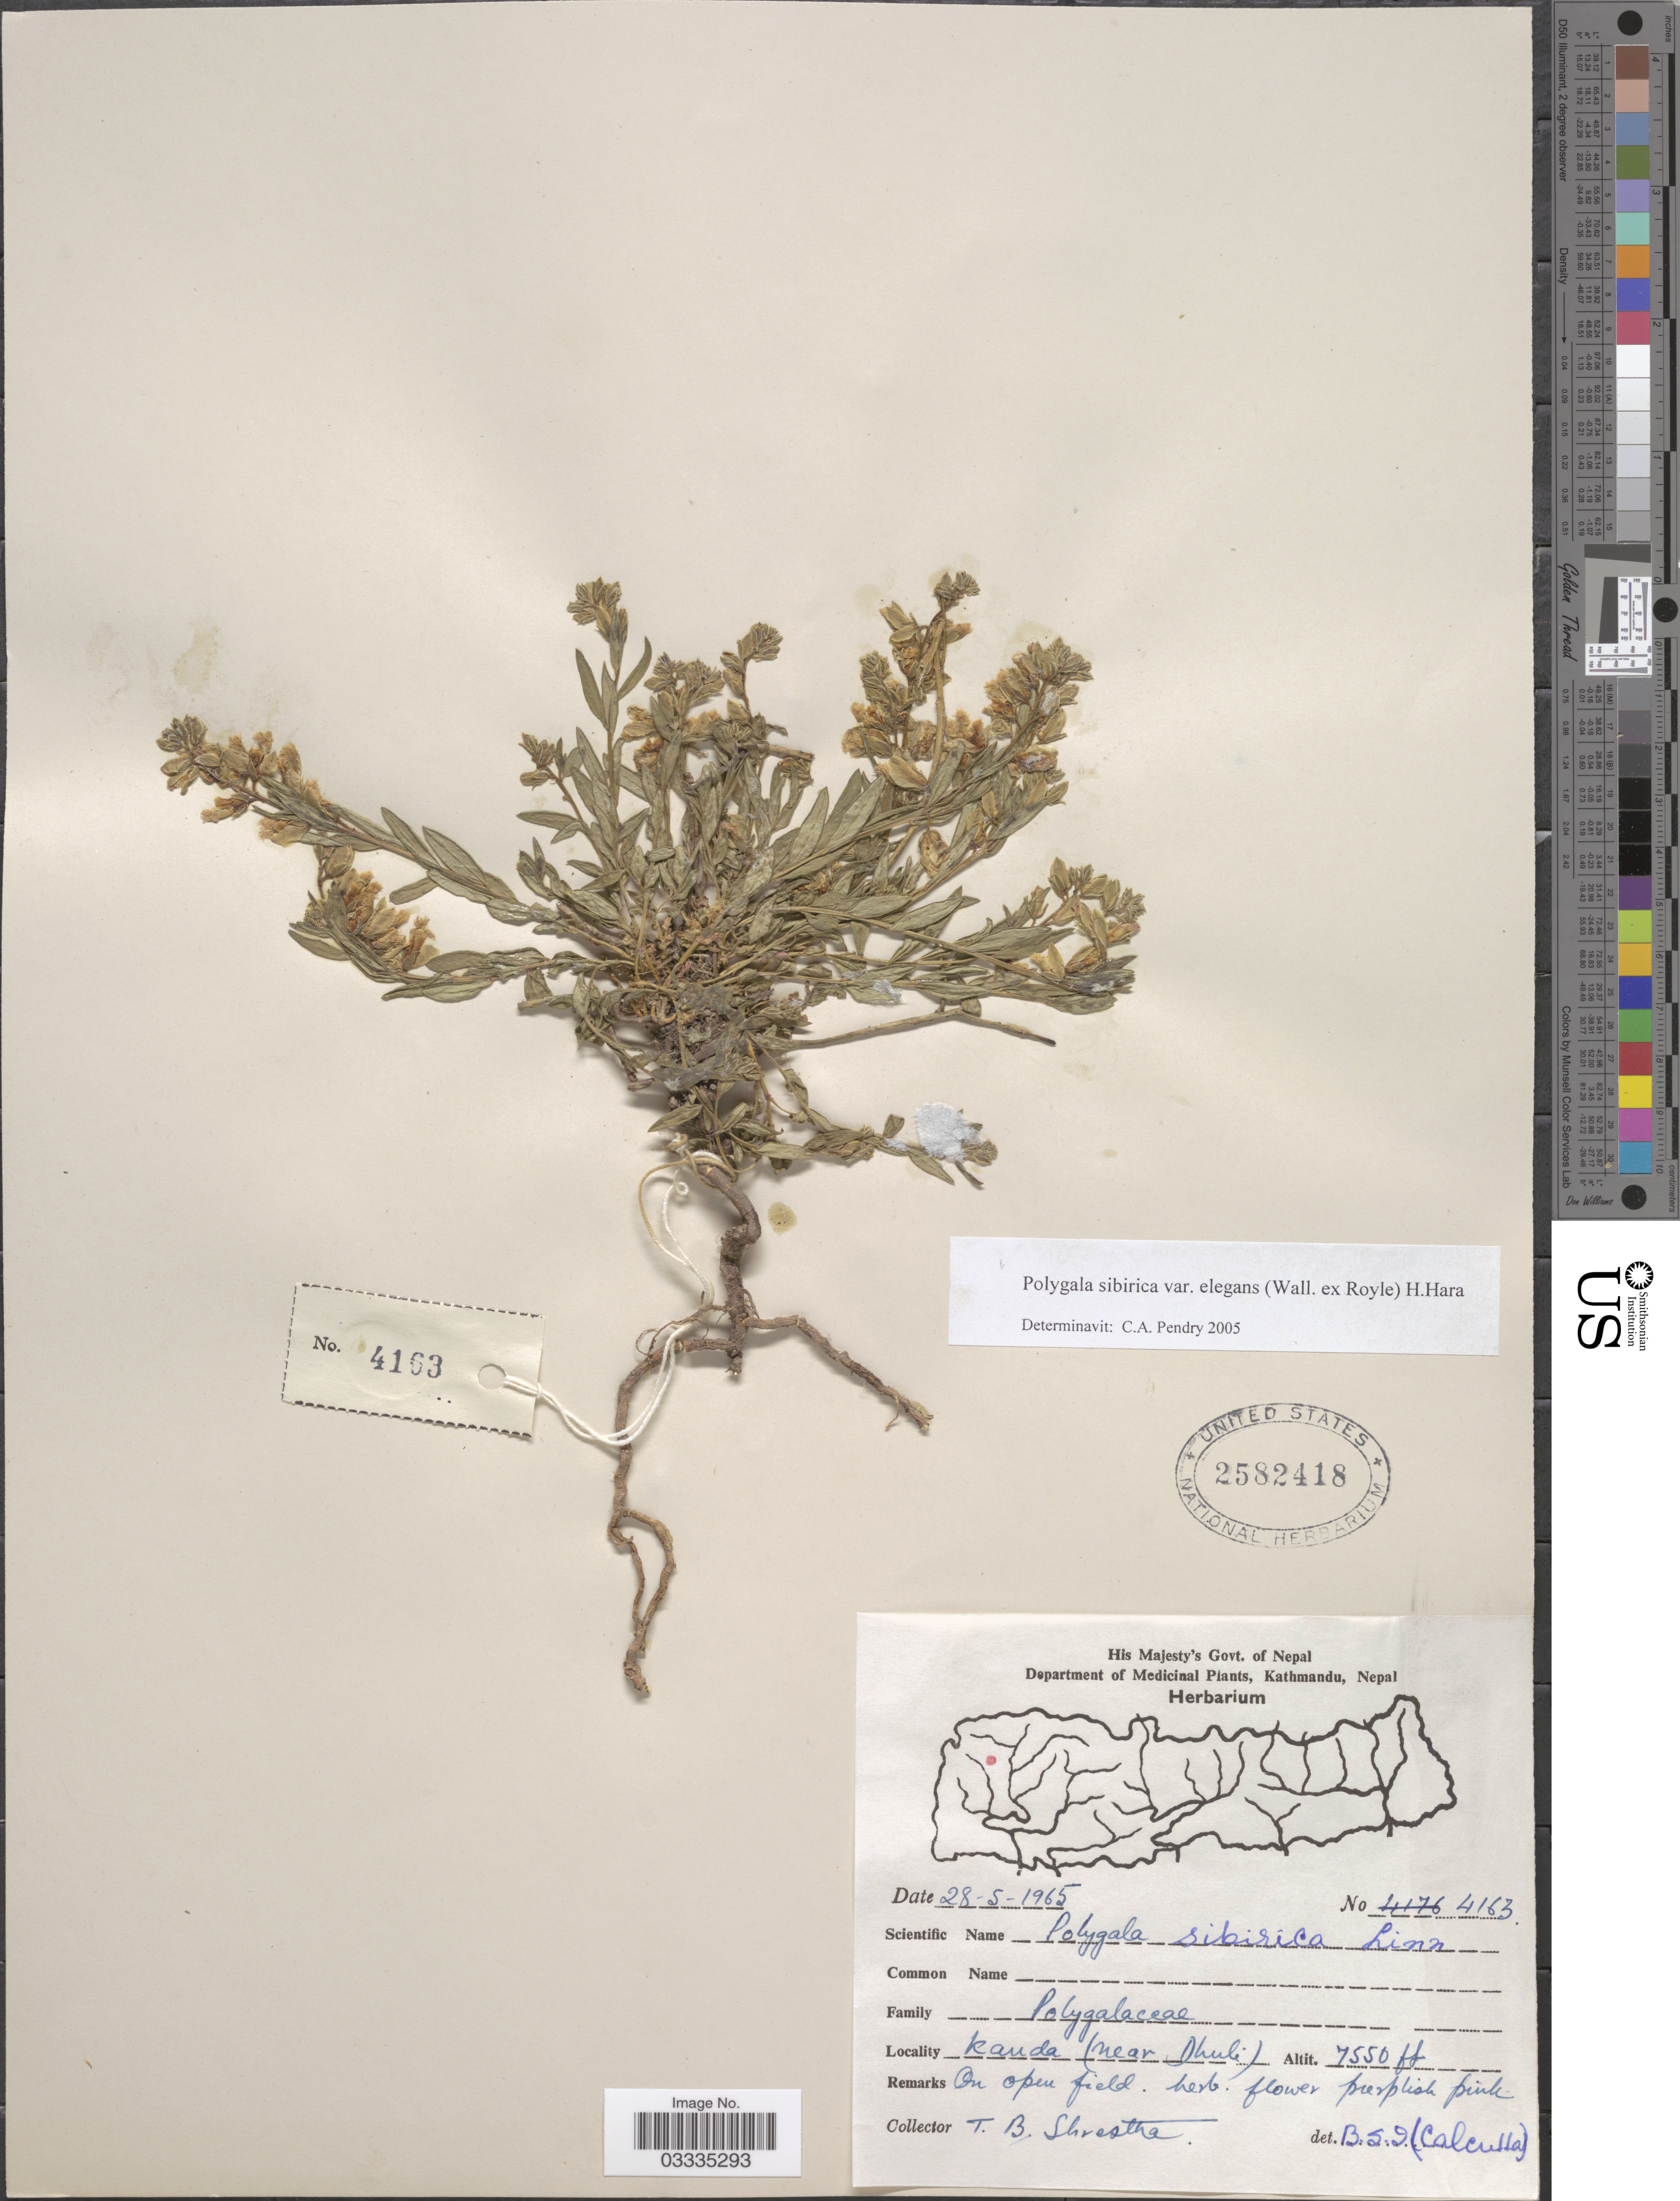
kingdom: Plantae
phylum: Tracheophyta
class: Magnoliopsida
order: Fabales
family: Polygalaceae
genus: Polygala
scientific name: Polygala sibirica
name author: L.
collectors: T. B. Shrestha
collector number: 4163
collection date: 1965-05-28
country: Nepal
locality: Kanda (near Dhuli)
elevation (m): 2301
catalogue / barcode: US 2582418